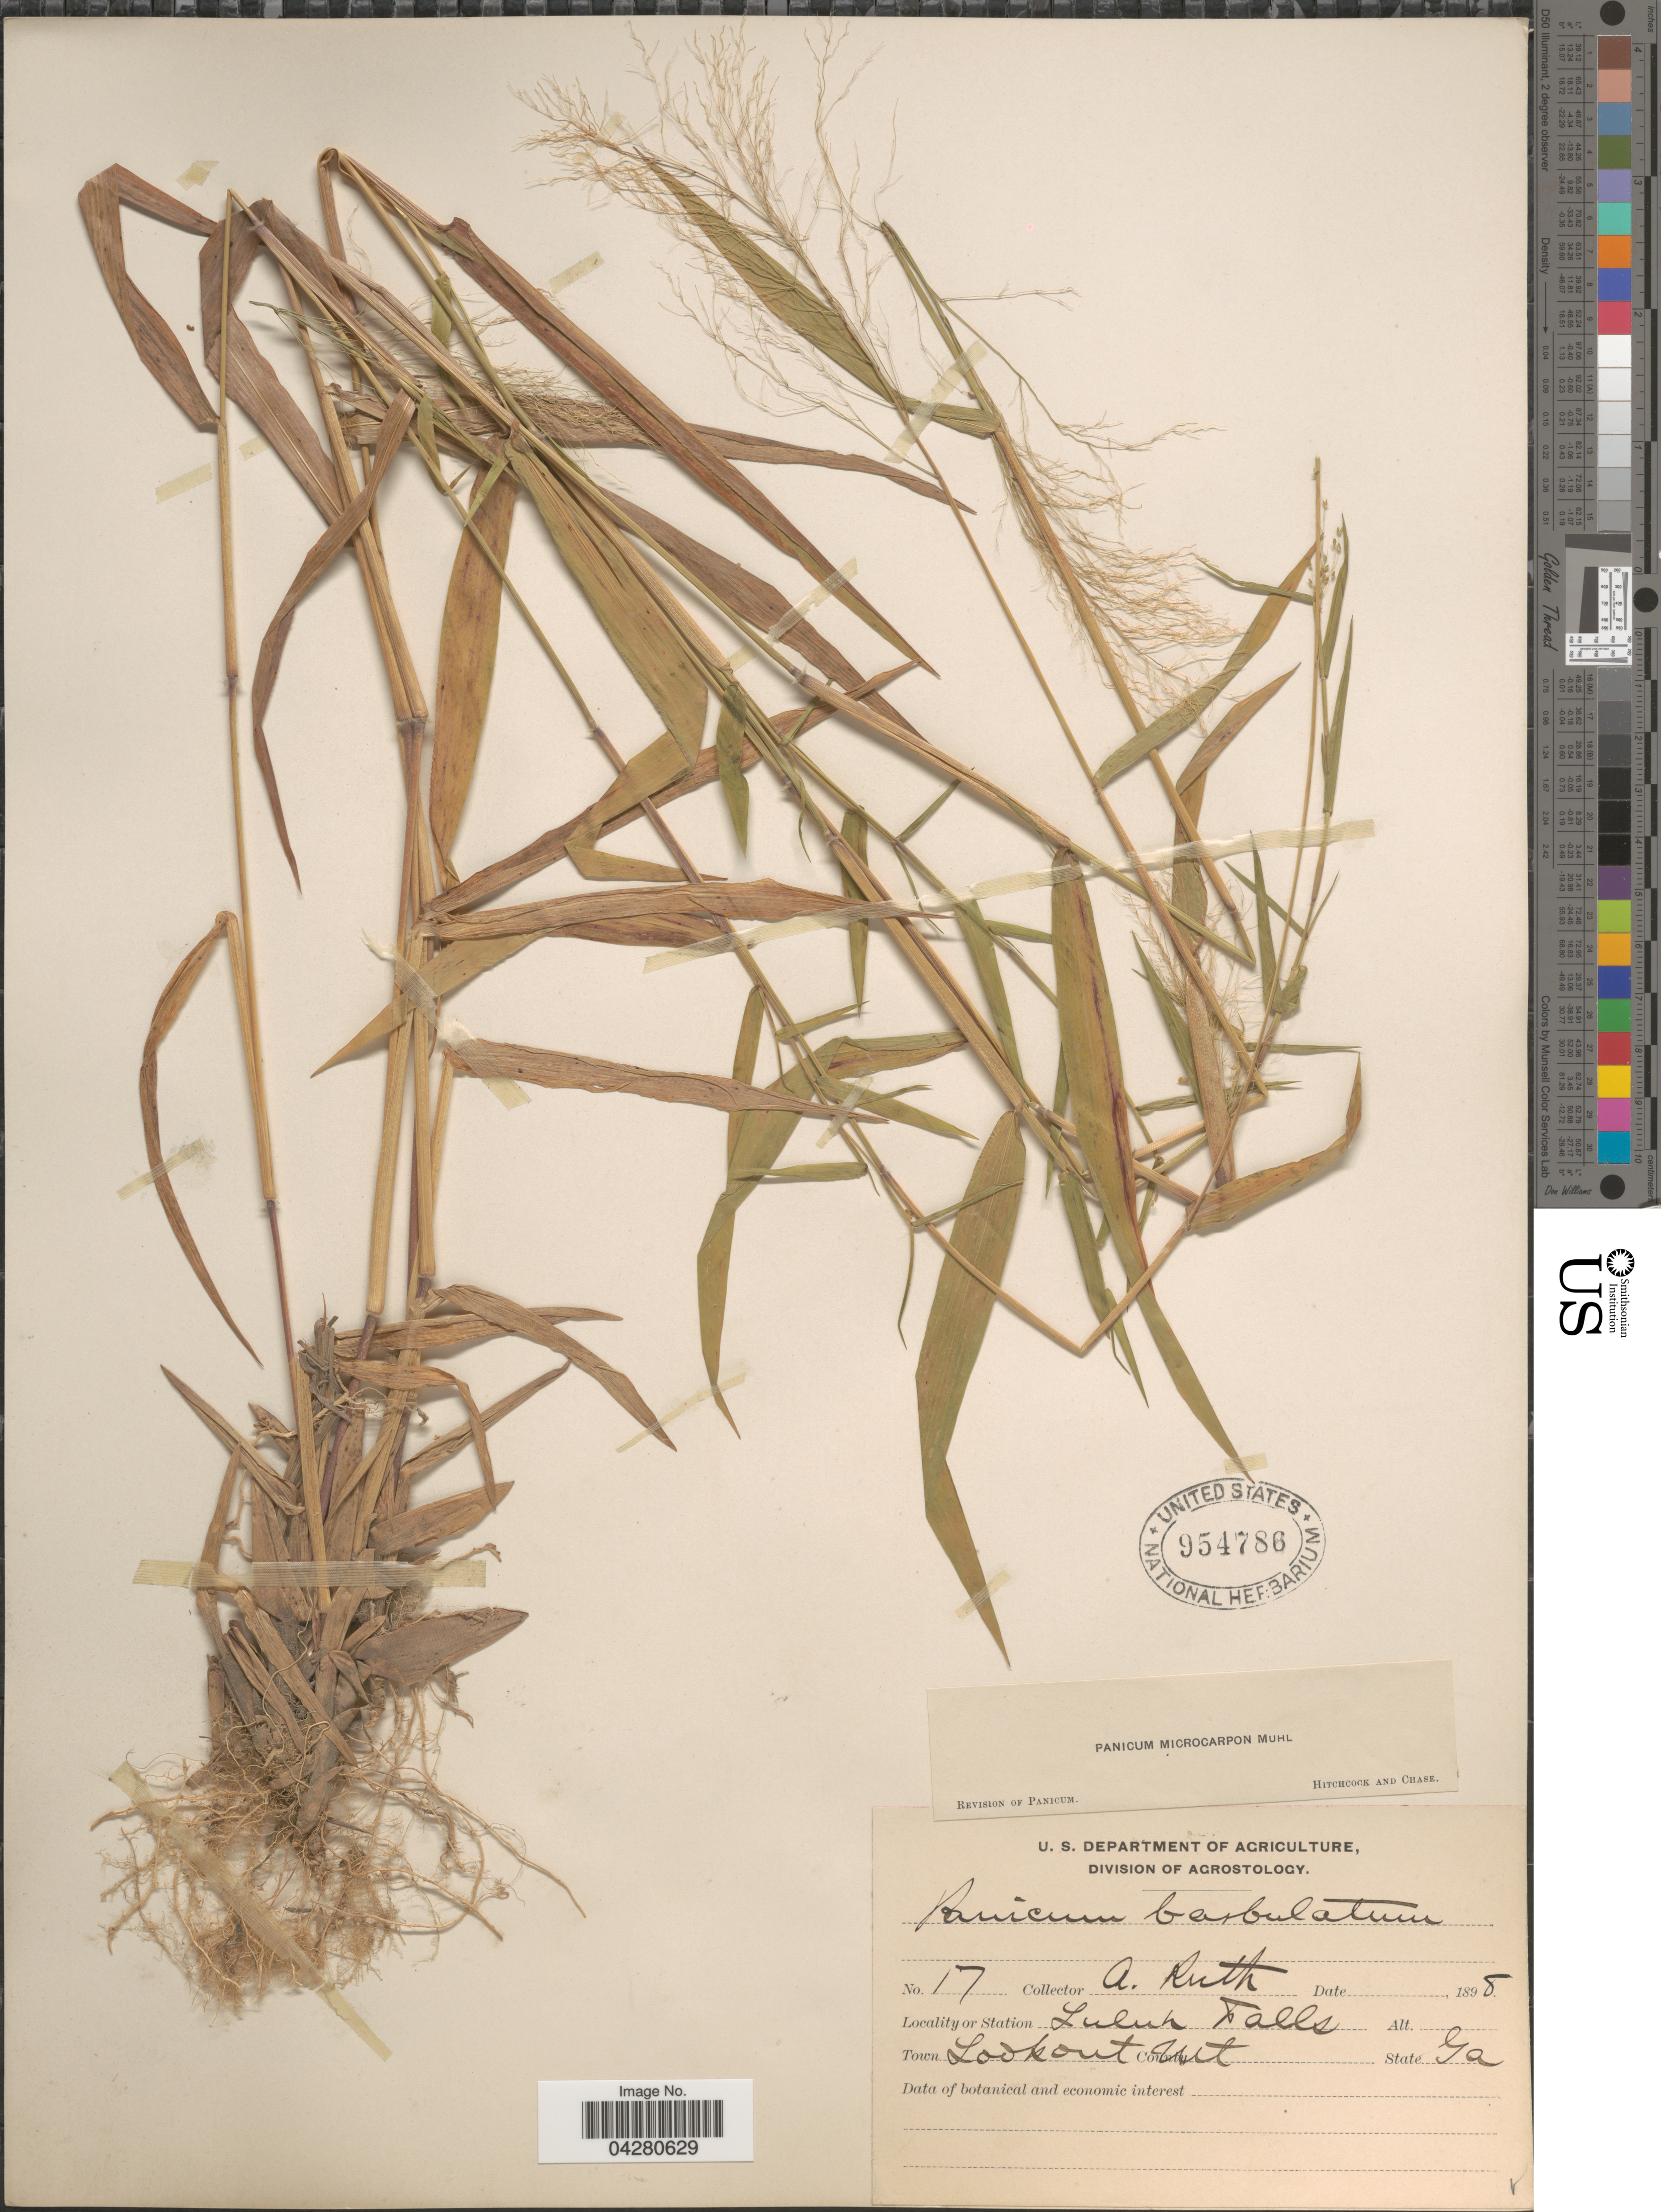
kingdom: Plantae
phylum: Tracheophyta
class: Liliopsida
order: Poales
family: Poaceae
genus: Dichanthelium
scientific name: Dichanthelium dichotomum var. dichotomum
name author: (L.) Gould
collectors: A. Ruth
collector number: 17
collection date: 1898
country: United States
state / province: Georgia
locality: Luluh Falls. Town Lookout Mt.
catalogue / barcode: US 954786